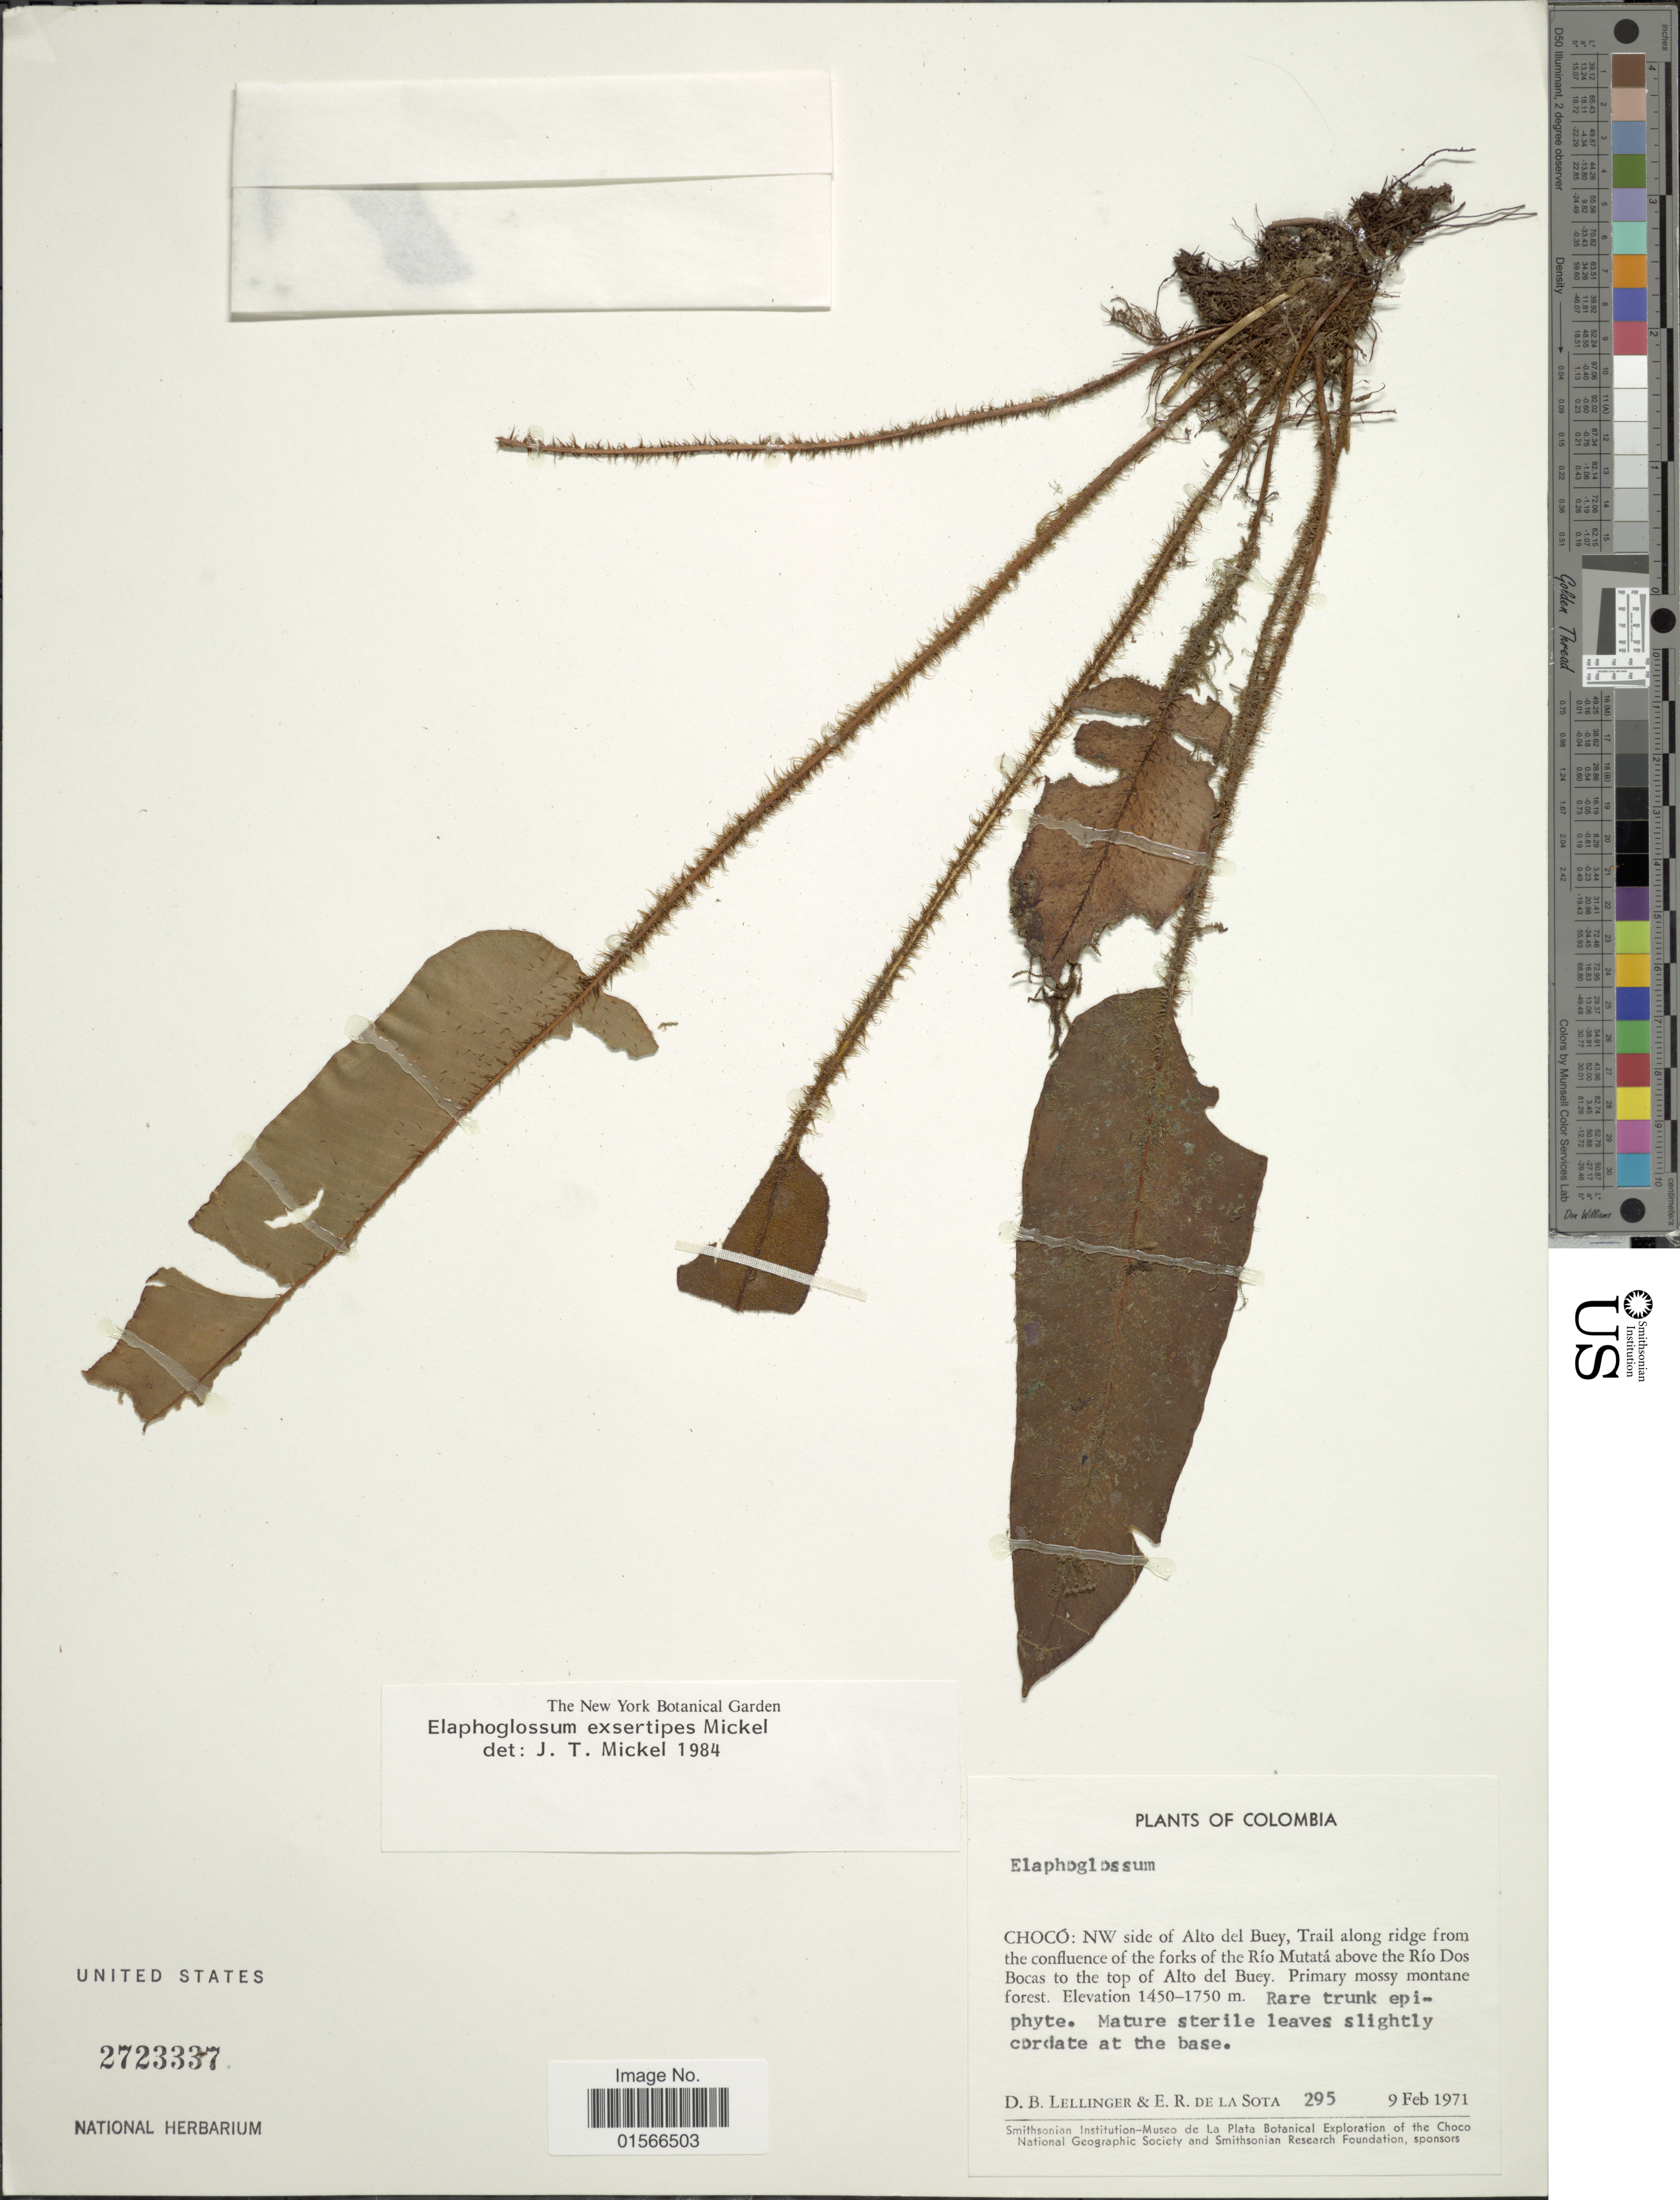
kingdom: Plantae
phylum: Tracheophyta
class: Polypodiopsida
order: Polypodiales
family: Dryopteridaceae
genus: Elaphoglossum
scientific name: Elaphoglossum exsertipes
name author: Mickel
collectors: D. B. Lellinger & E. R. de la Sota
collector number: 295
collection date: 1971-02-09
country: Colombia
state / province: Chocó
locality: NW side of Alto del Buey, Trail along ridge from the confluence of the forks of the Río Mutatá above the Río Dos Bocas to the top of Alto del Buey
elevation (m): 1450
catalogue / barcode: US 2723337